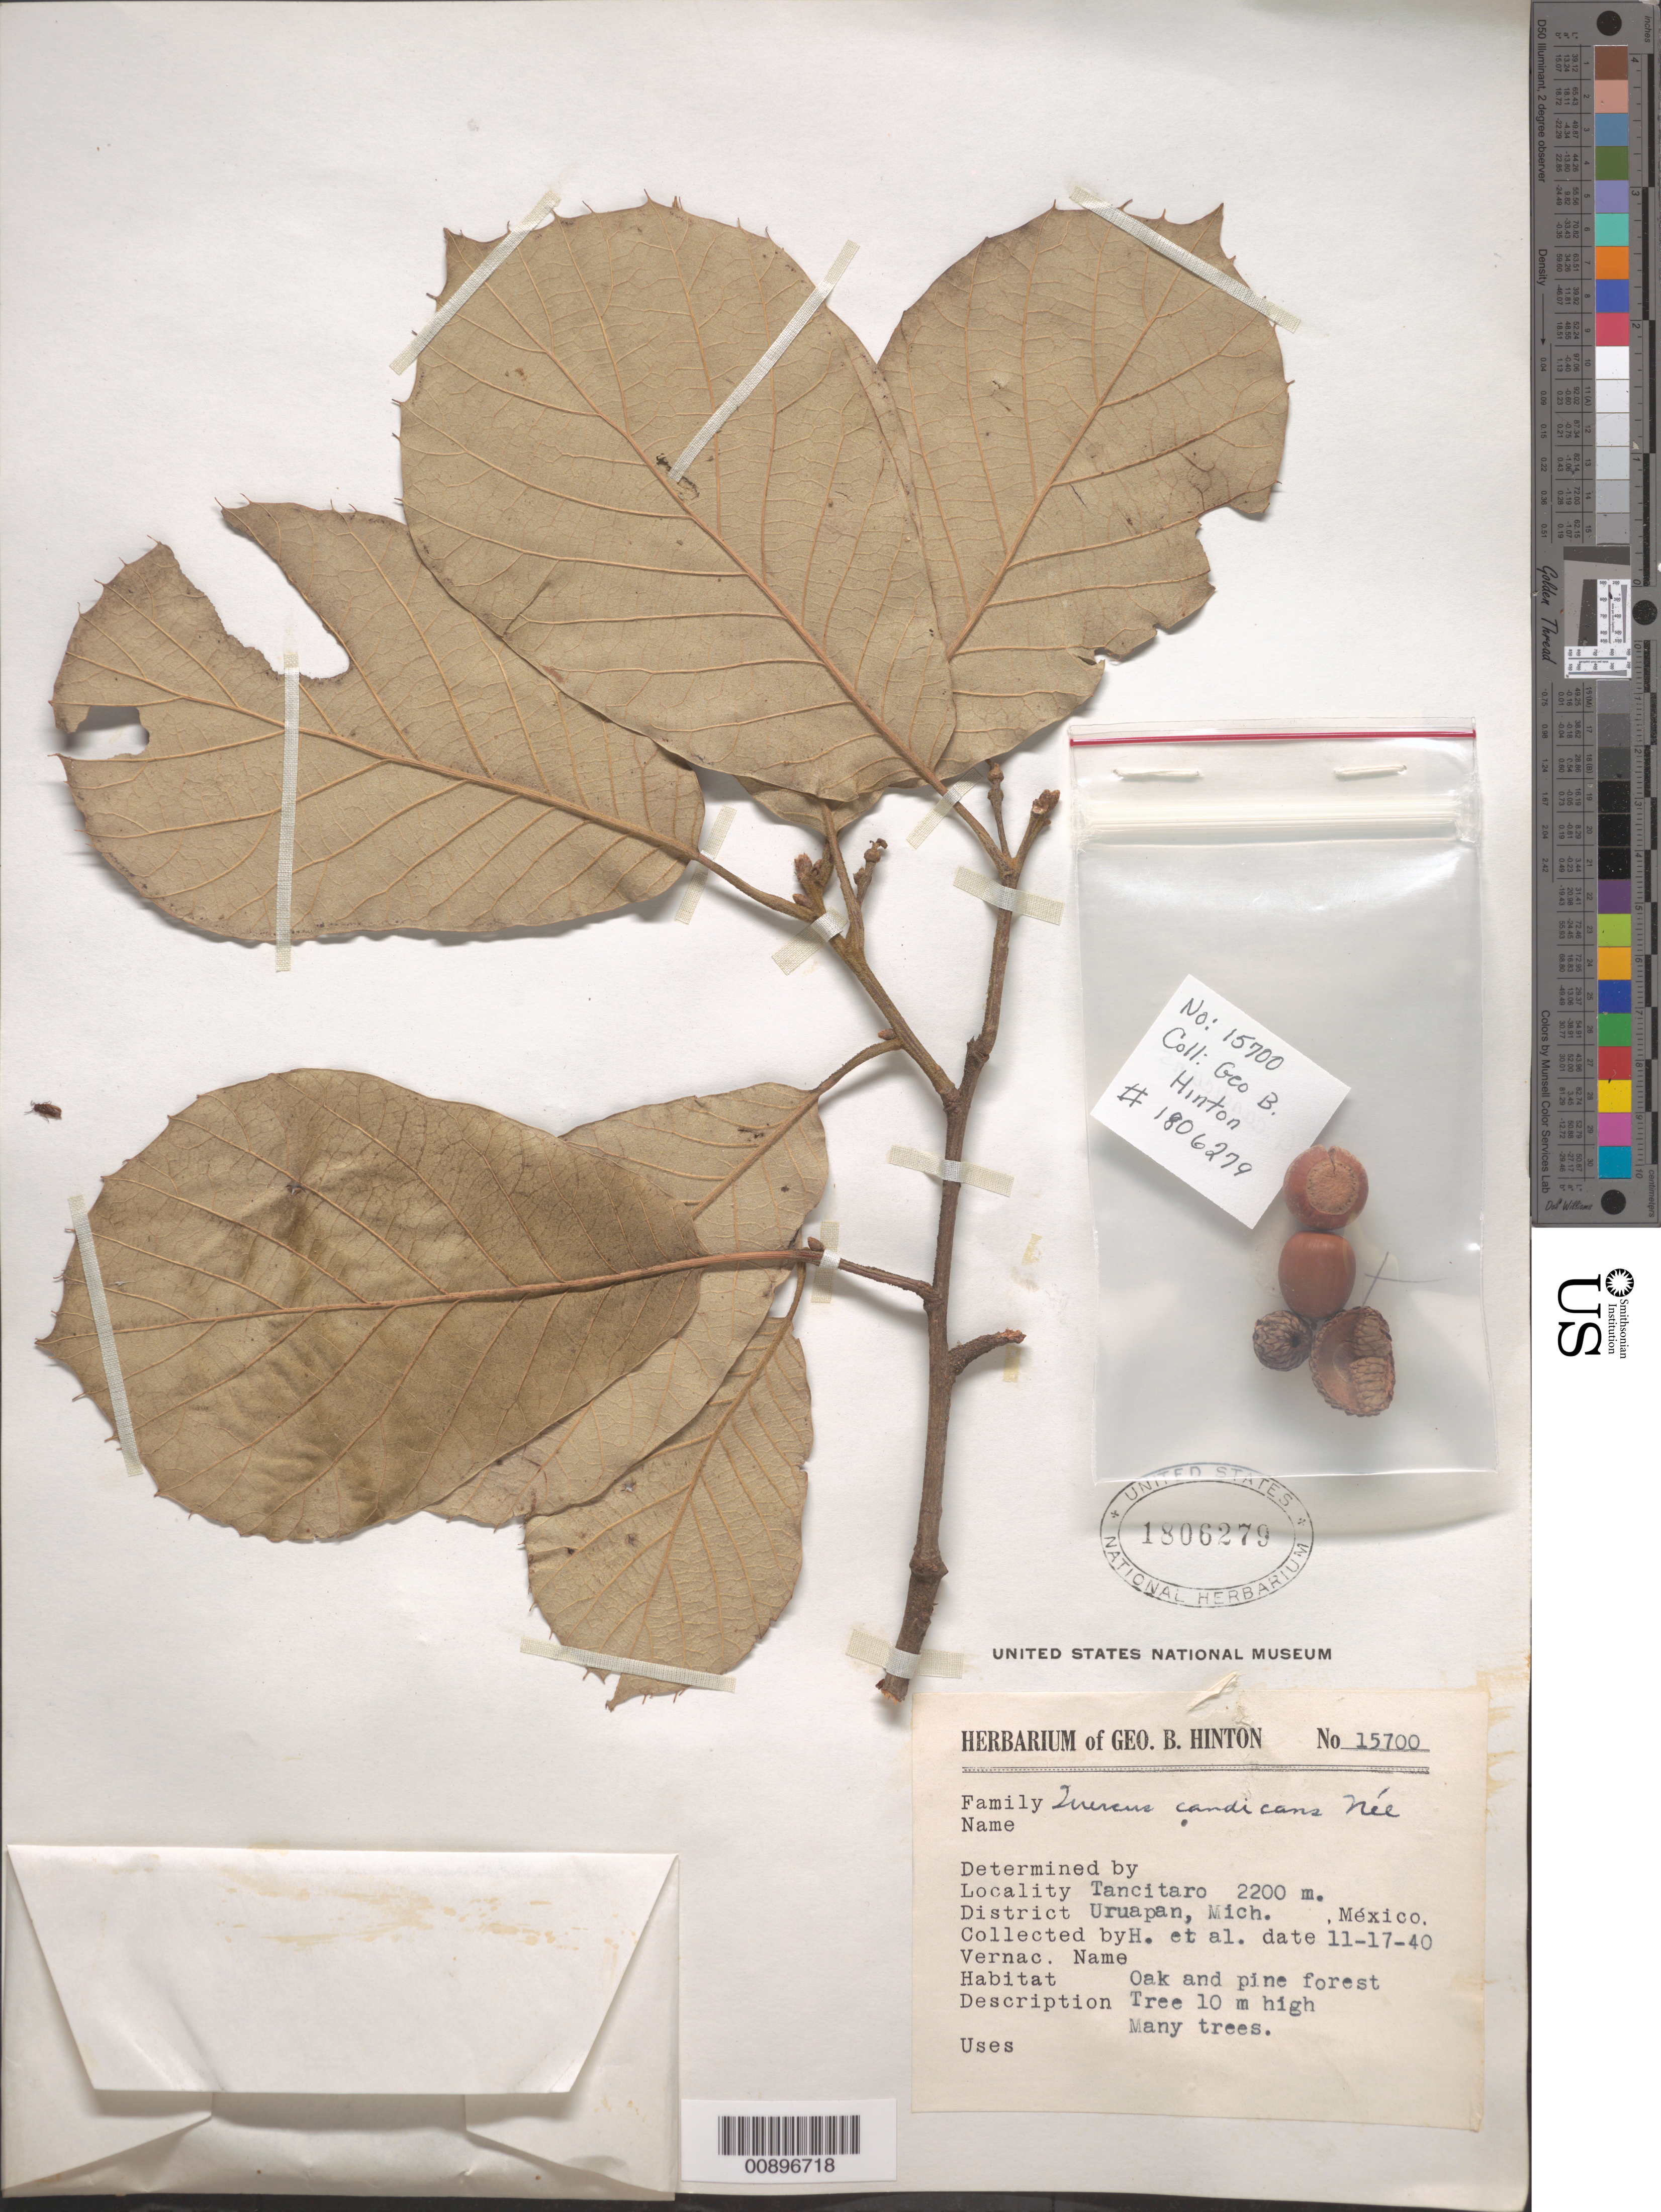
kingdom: Plantae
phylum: Tracheophyta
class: Magnoliopsida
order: Fagales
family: Fagaceae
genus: Quercus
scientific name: Quercus candicans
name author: Née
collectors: G. B. Hinton & et al.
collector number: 15700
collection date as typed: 17 Nov 1940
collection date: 1940-11-17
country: Mexico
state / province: Michoacán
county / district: Uruapan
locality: Tancitaro, District Uruapan, Michoacán.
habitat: Oak and pine forest.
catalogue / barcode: US 1806279